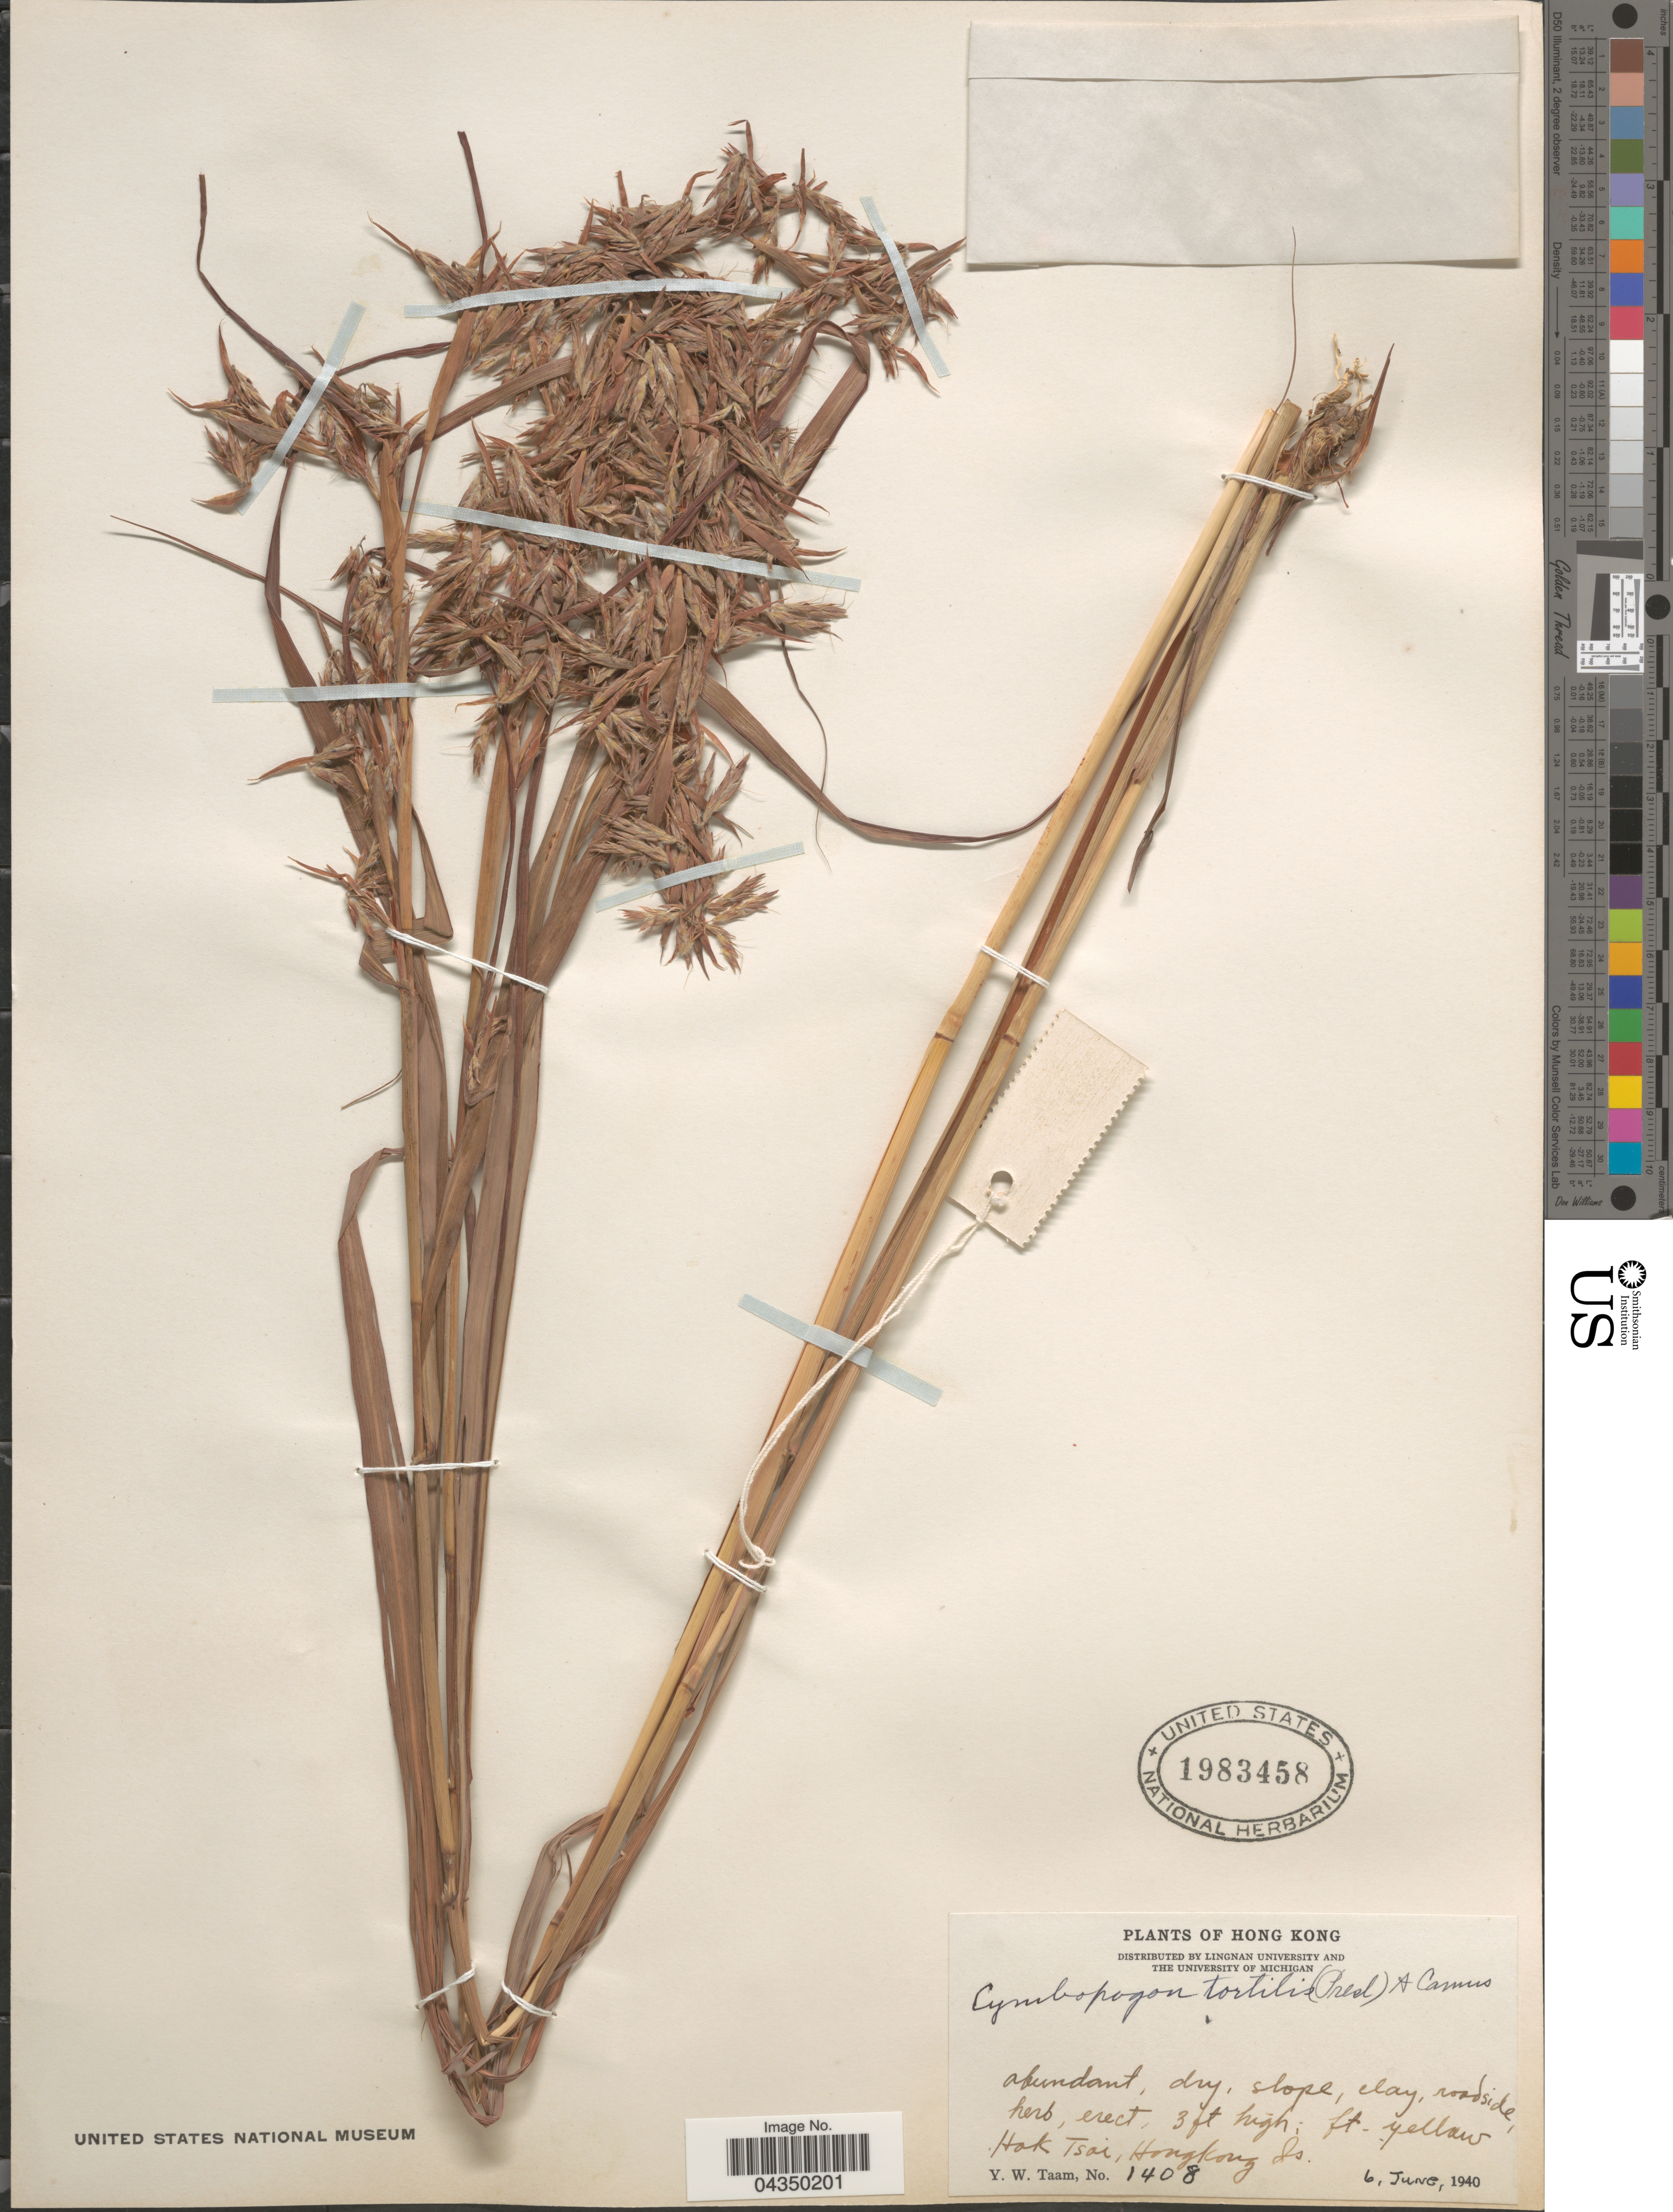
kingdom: Plantae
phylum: Tracheophyta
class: Liliopsida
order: Poales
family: Poaceae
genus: Cymbopogon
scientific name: Cymbopogon tortilis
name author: (J. Presl) A. Camus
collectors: Y. W. Taam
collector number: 1408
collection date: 1940-06-06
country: China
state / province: Hong Kong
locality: Abundant, dry, slope, clay, roadside. Hok Tsai, Hongkong Is.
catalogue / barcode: US 1983458